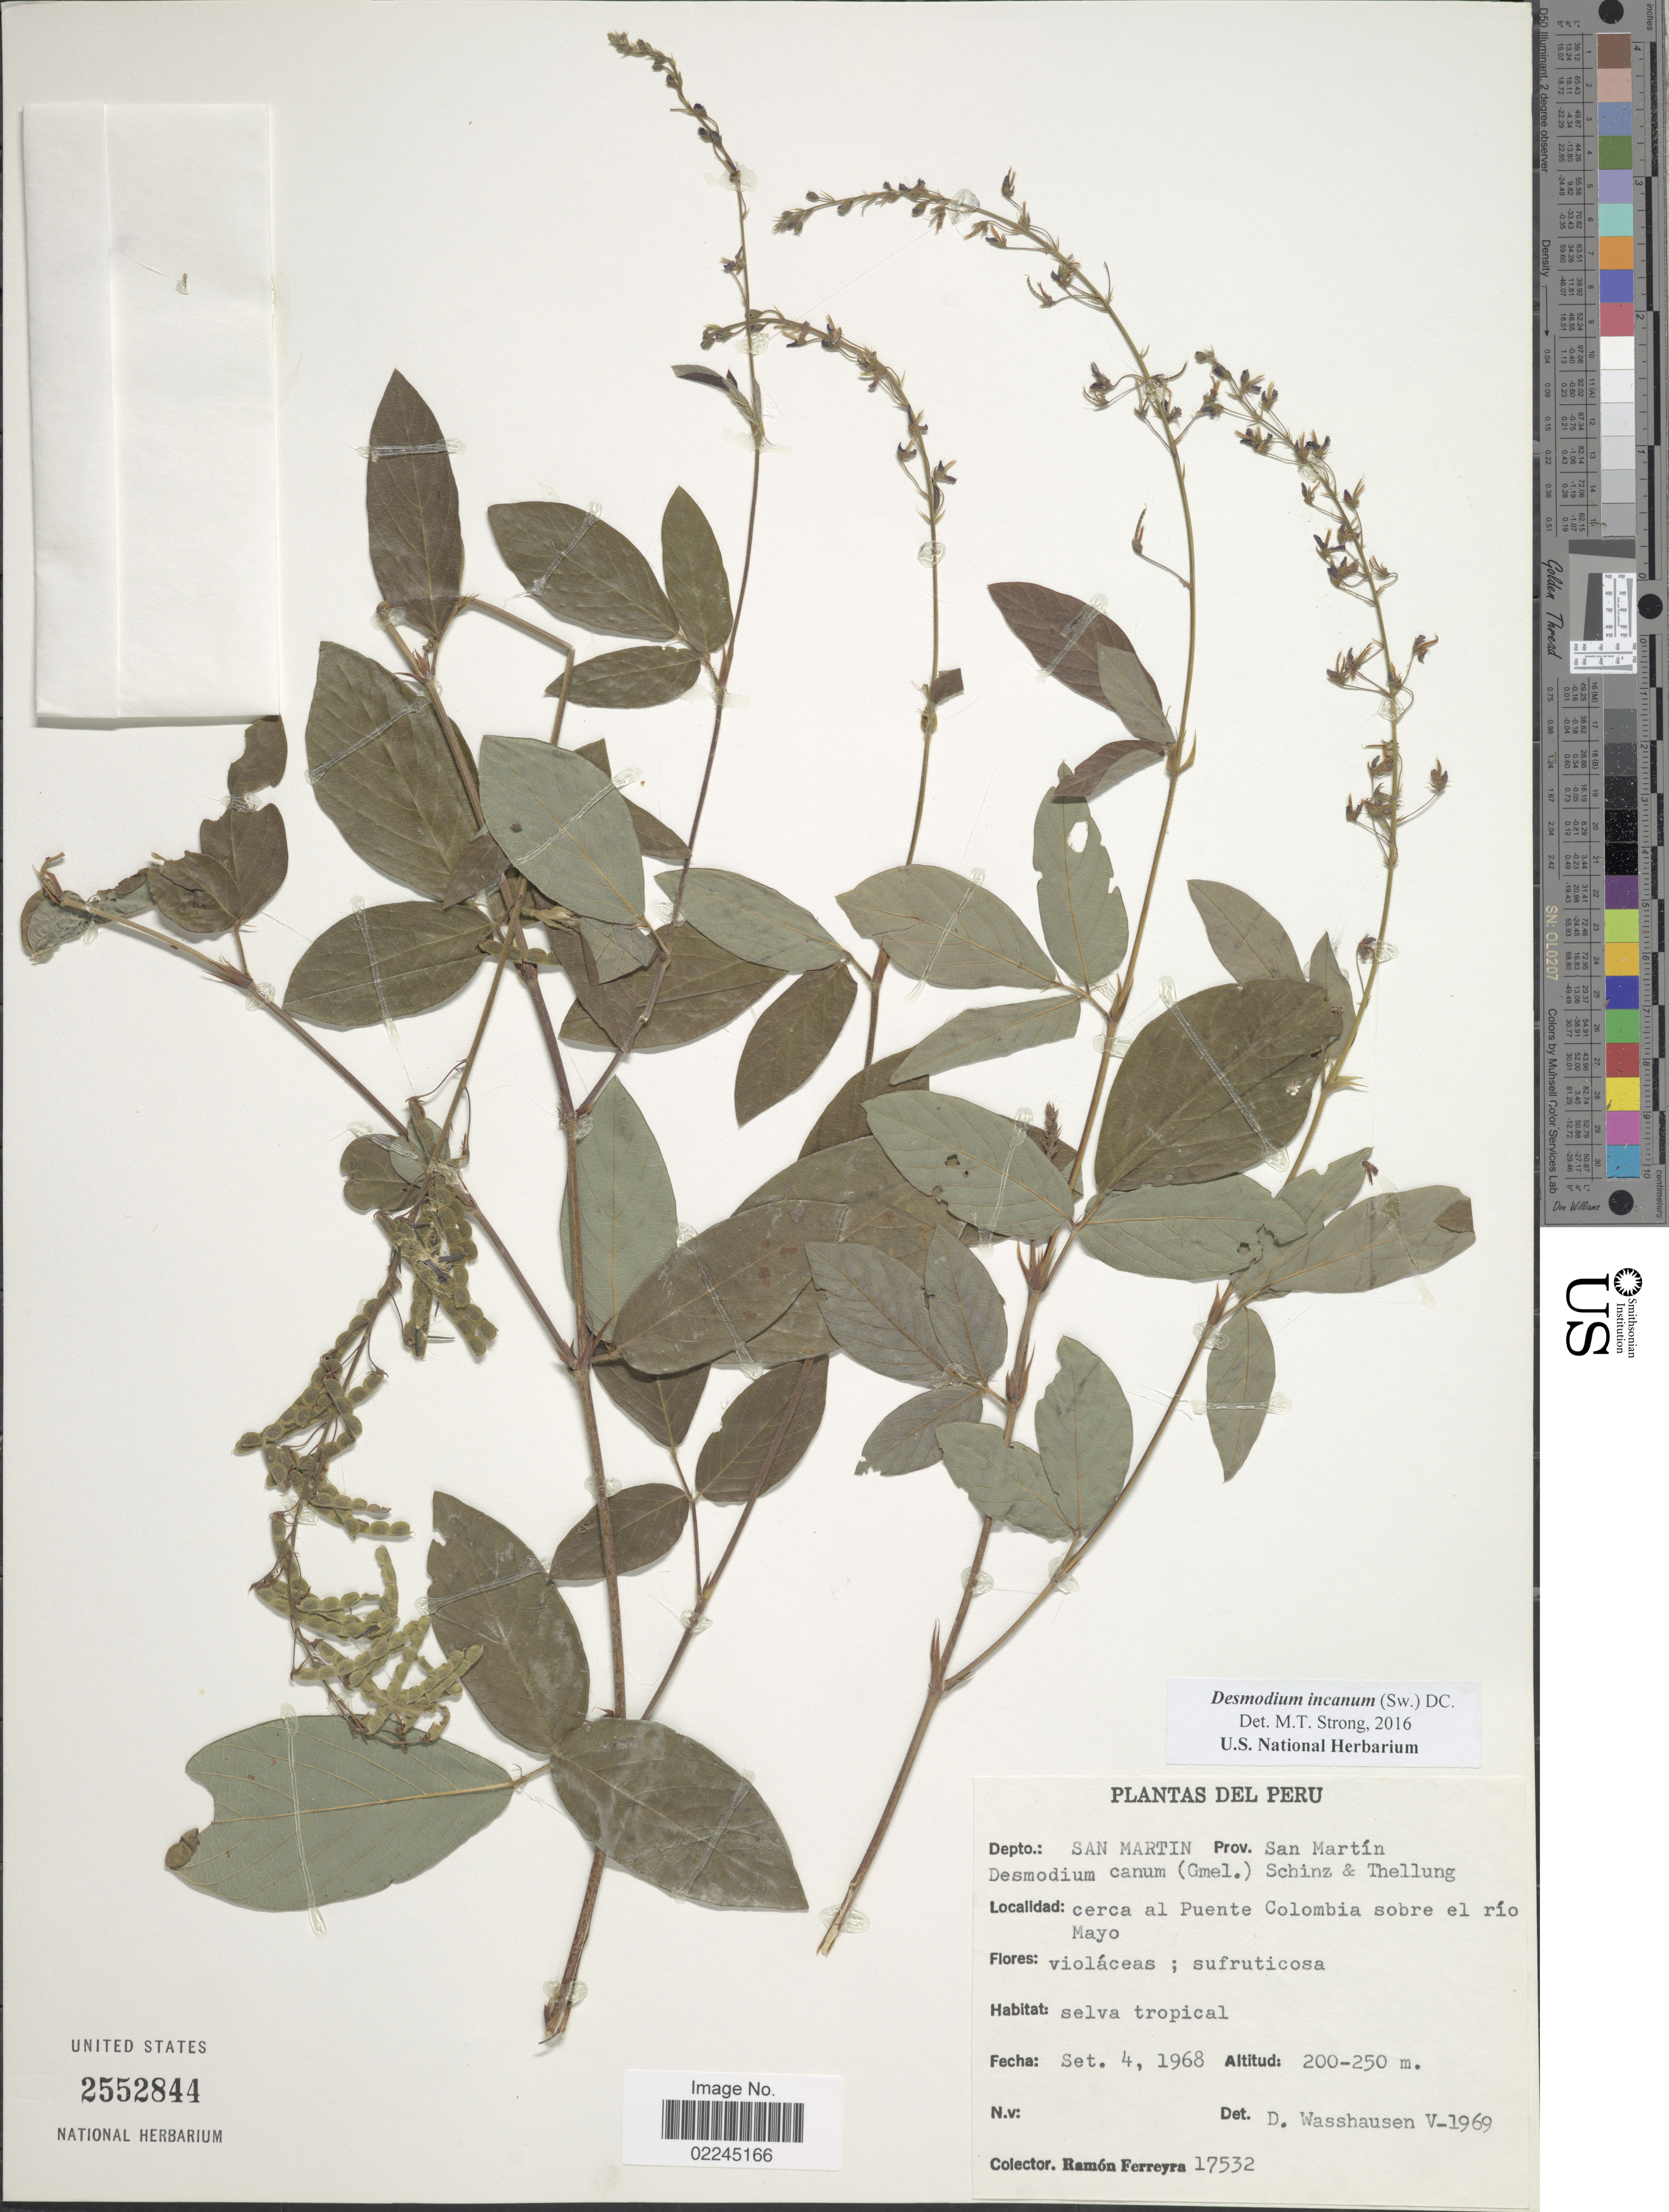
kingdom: Plantae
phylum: Tracheophyta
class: Magnoliopsida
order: Fabales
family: Fabaceae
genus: Desmodium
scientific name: Desmodium incanum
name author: (Sw.) DC.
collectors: R. A. Ferreyra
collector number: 17532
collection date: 1968-09-04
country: Peru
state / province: San Martín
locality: Depto.: San Martin. Prov. San Martin. Cerca al Puente Colombia sobre el rio Mayo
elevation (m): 200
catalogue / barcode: US 2552844